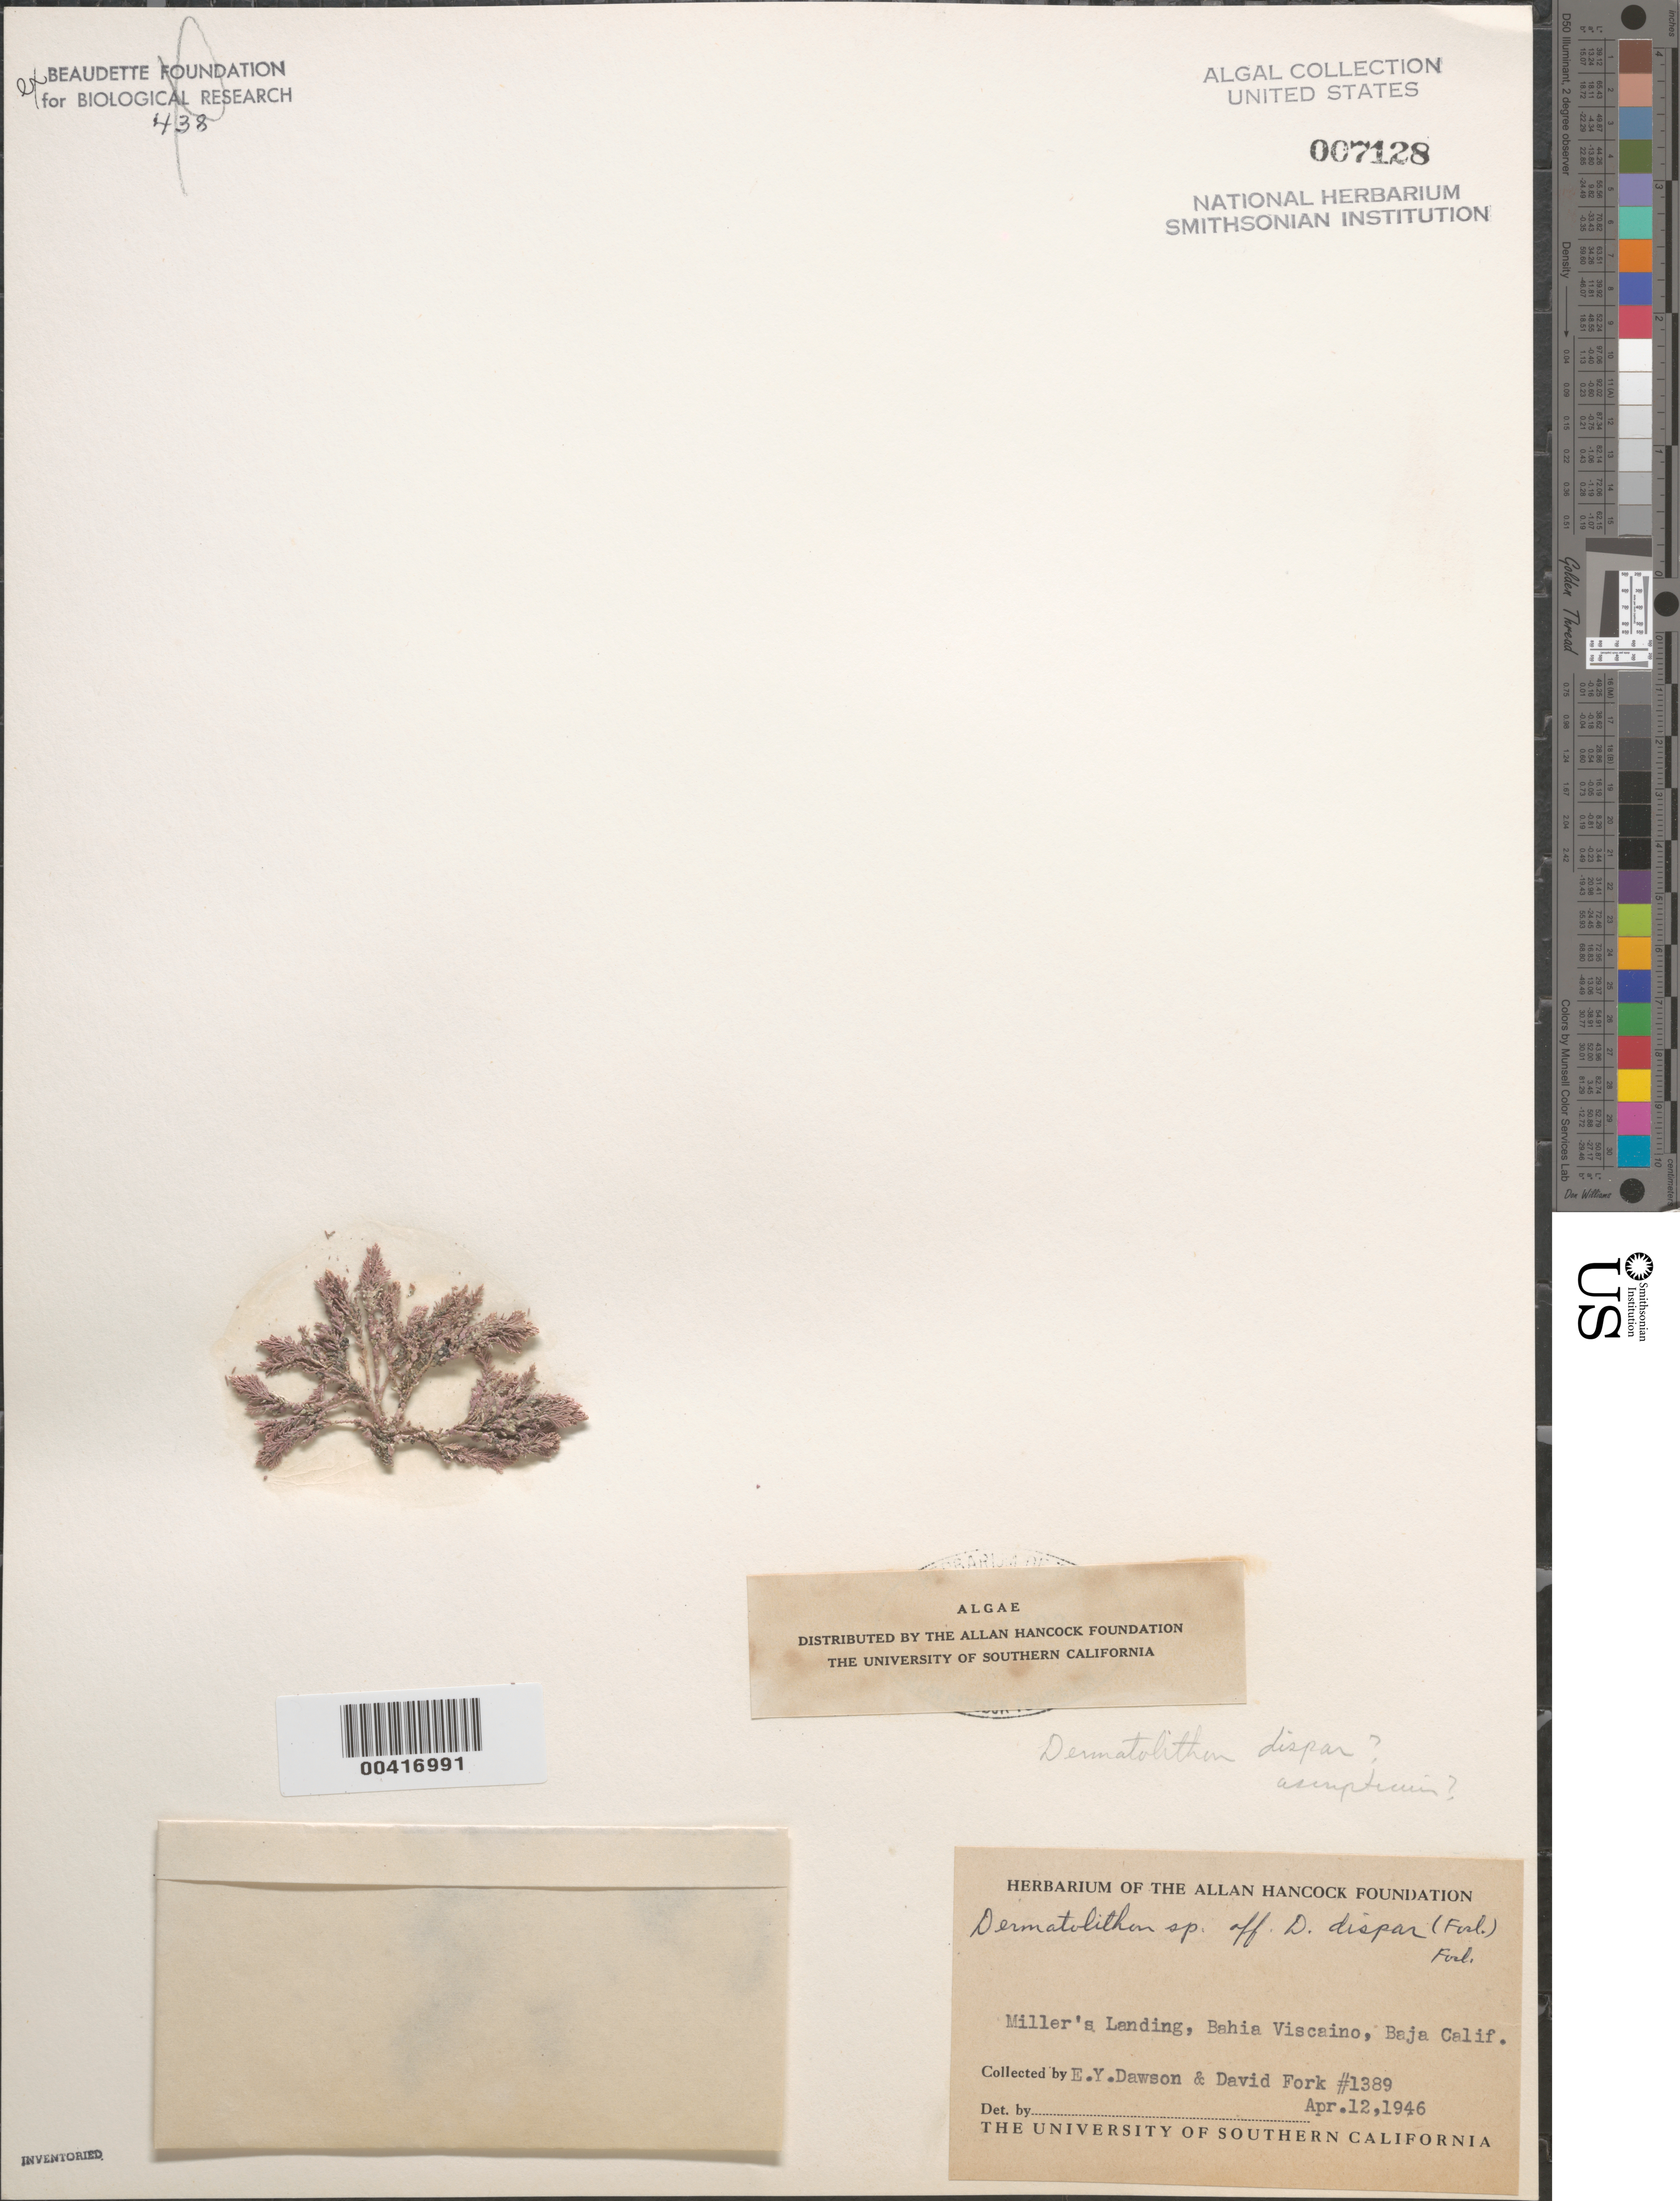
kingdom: Plantae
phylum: Rhodophyta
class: Florideophyceae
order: Corallinales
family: Corallinaceae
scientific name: Dermatolithon sp.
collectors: E. Y. Dawson & D. Fork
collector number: EYD 1389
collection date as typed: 12 Apr 1946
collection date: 1946-04-12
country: Mexico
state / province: Baja California Norte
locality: Miller's Landing, Bahia de Sebastian Vizcaino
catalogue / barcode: US 7128